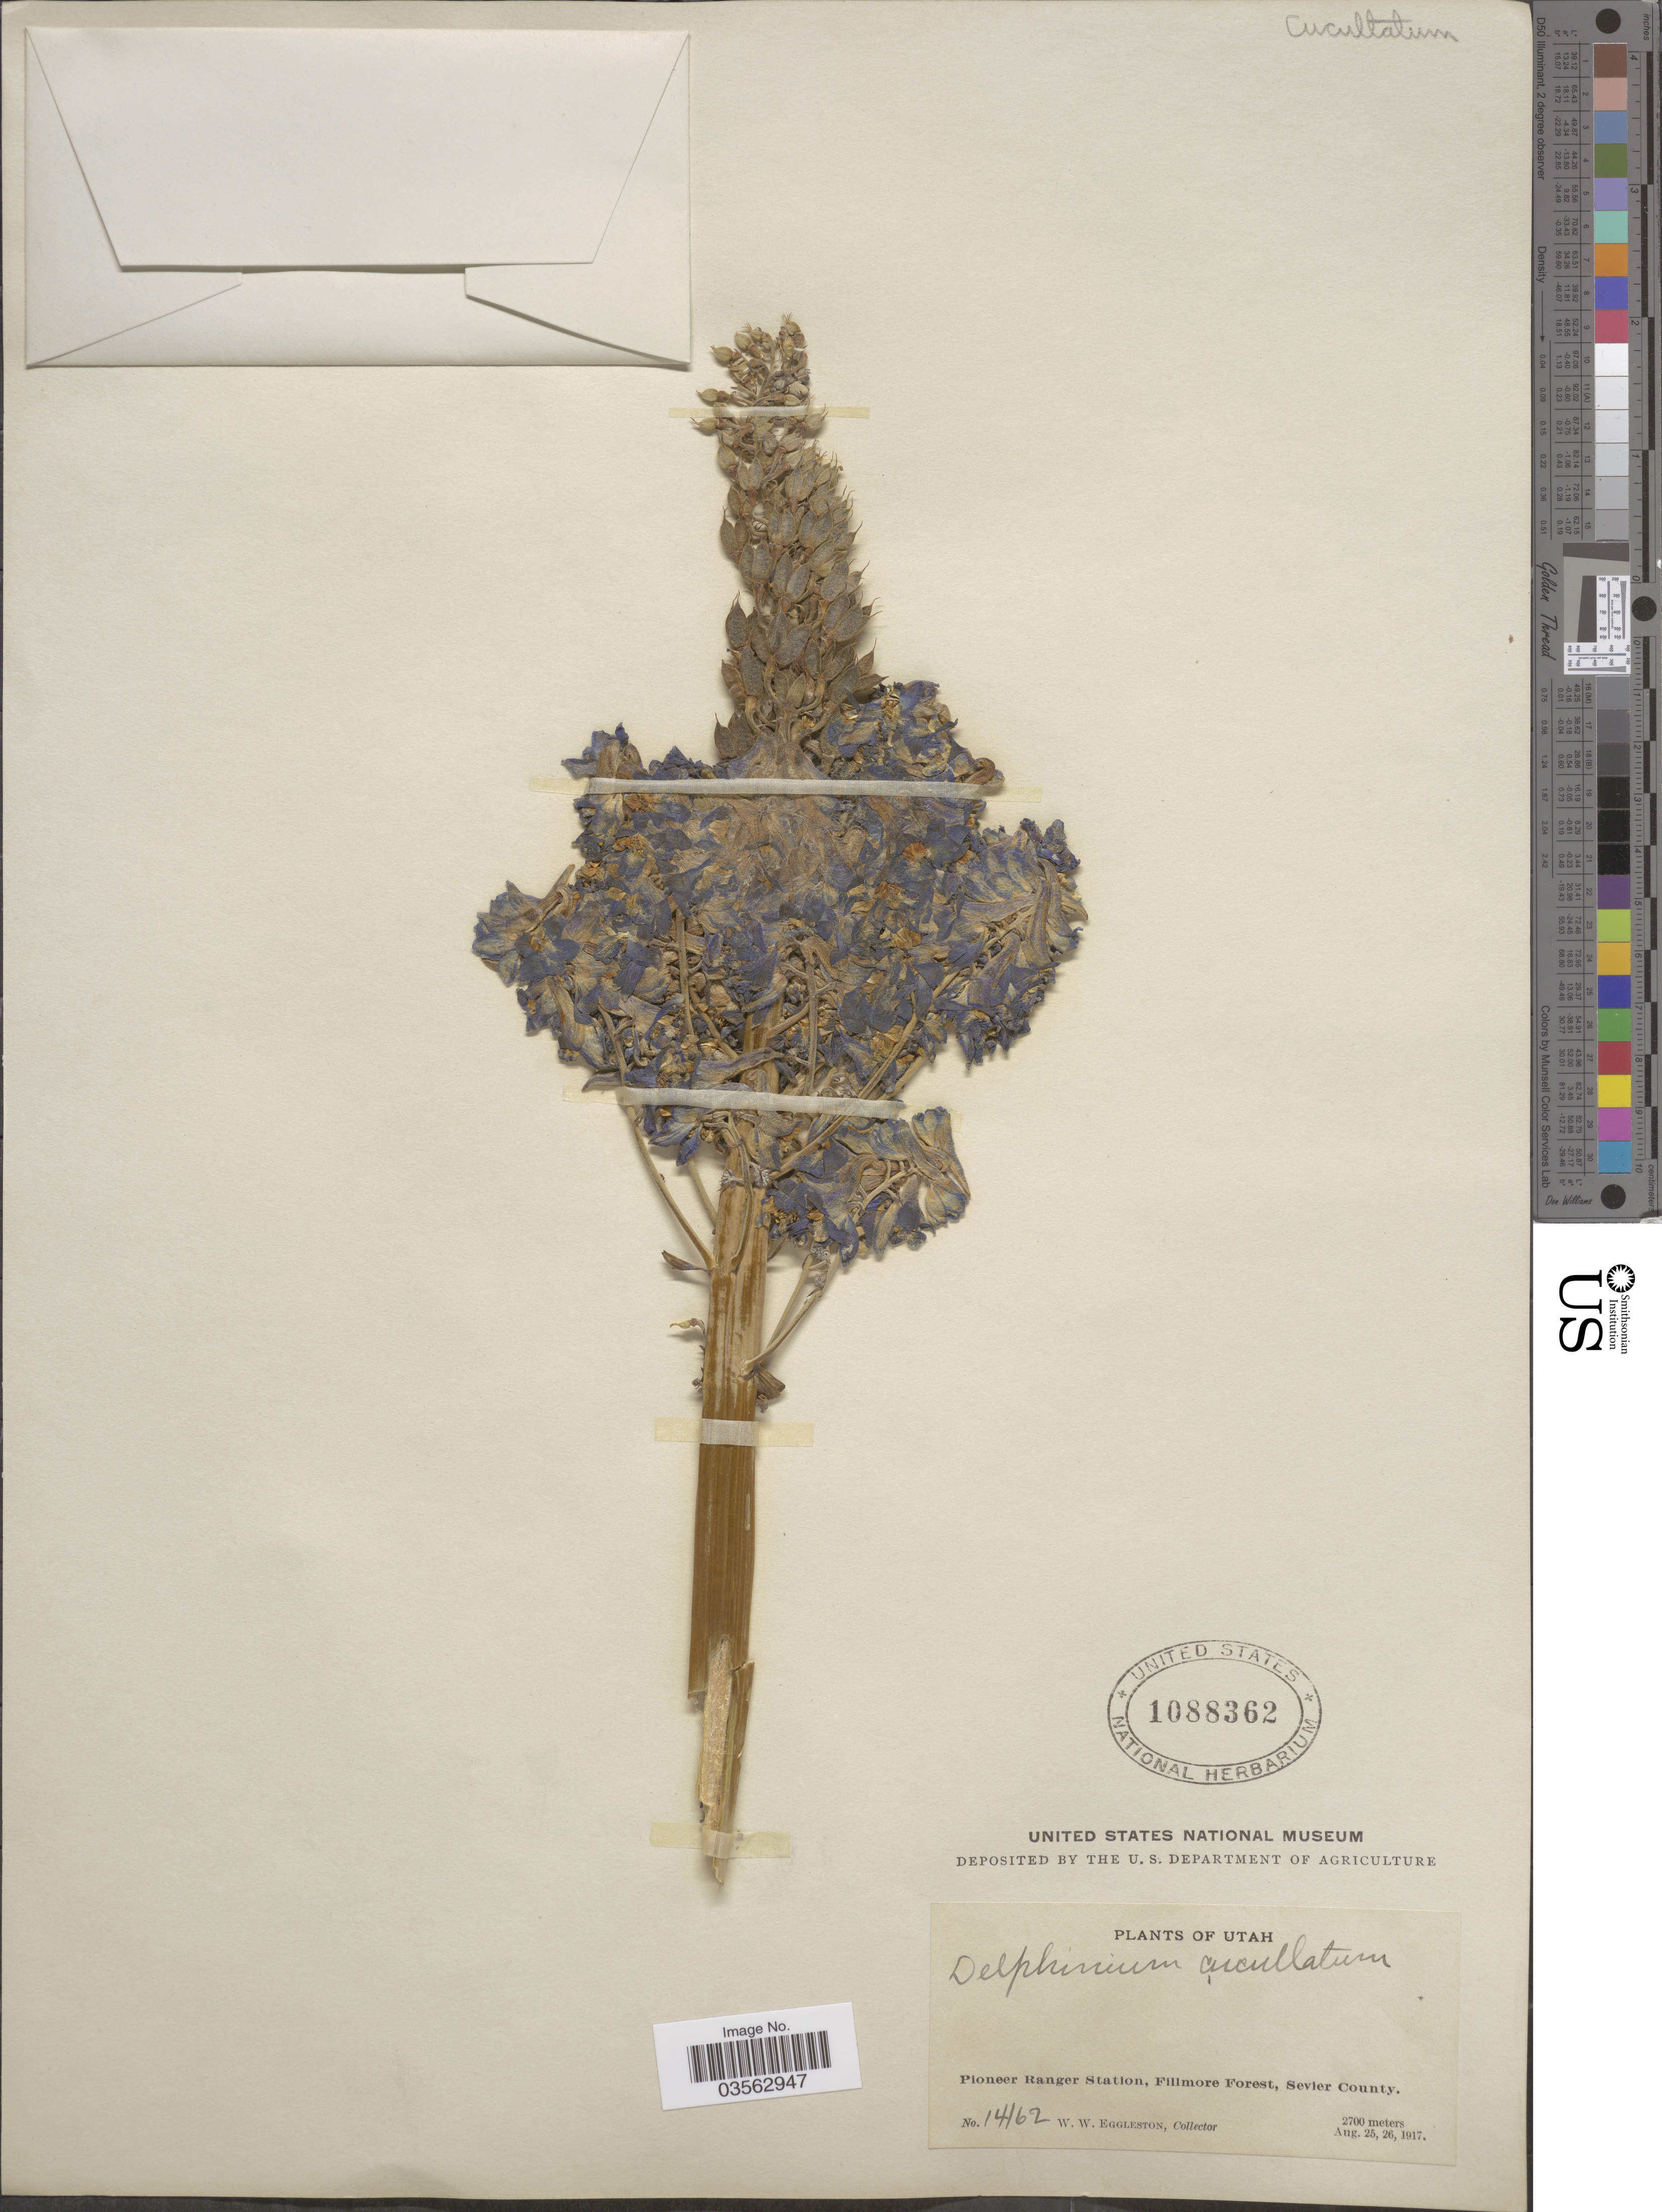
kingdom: Plantae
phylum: Tracheophyta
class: Magnoliopsida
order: Ranunculales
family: Ranunculaceae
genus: Delphinium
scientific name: Delphinium cucullatum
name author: E. Nelson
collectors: W. W. Eggleston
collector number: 14162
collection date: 1917-08-25/1917-08-26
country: United States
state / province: Utah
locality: Pioneer Ranger Station, Filimore Forest, Sevier County.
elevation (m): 2700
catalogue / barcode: US 1088362